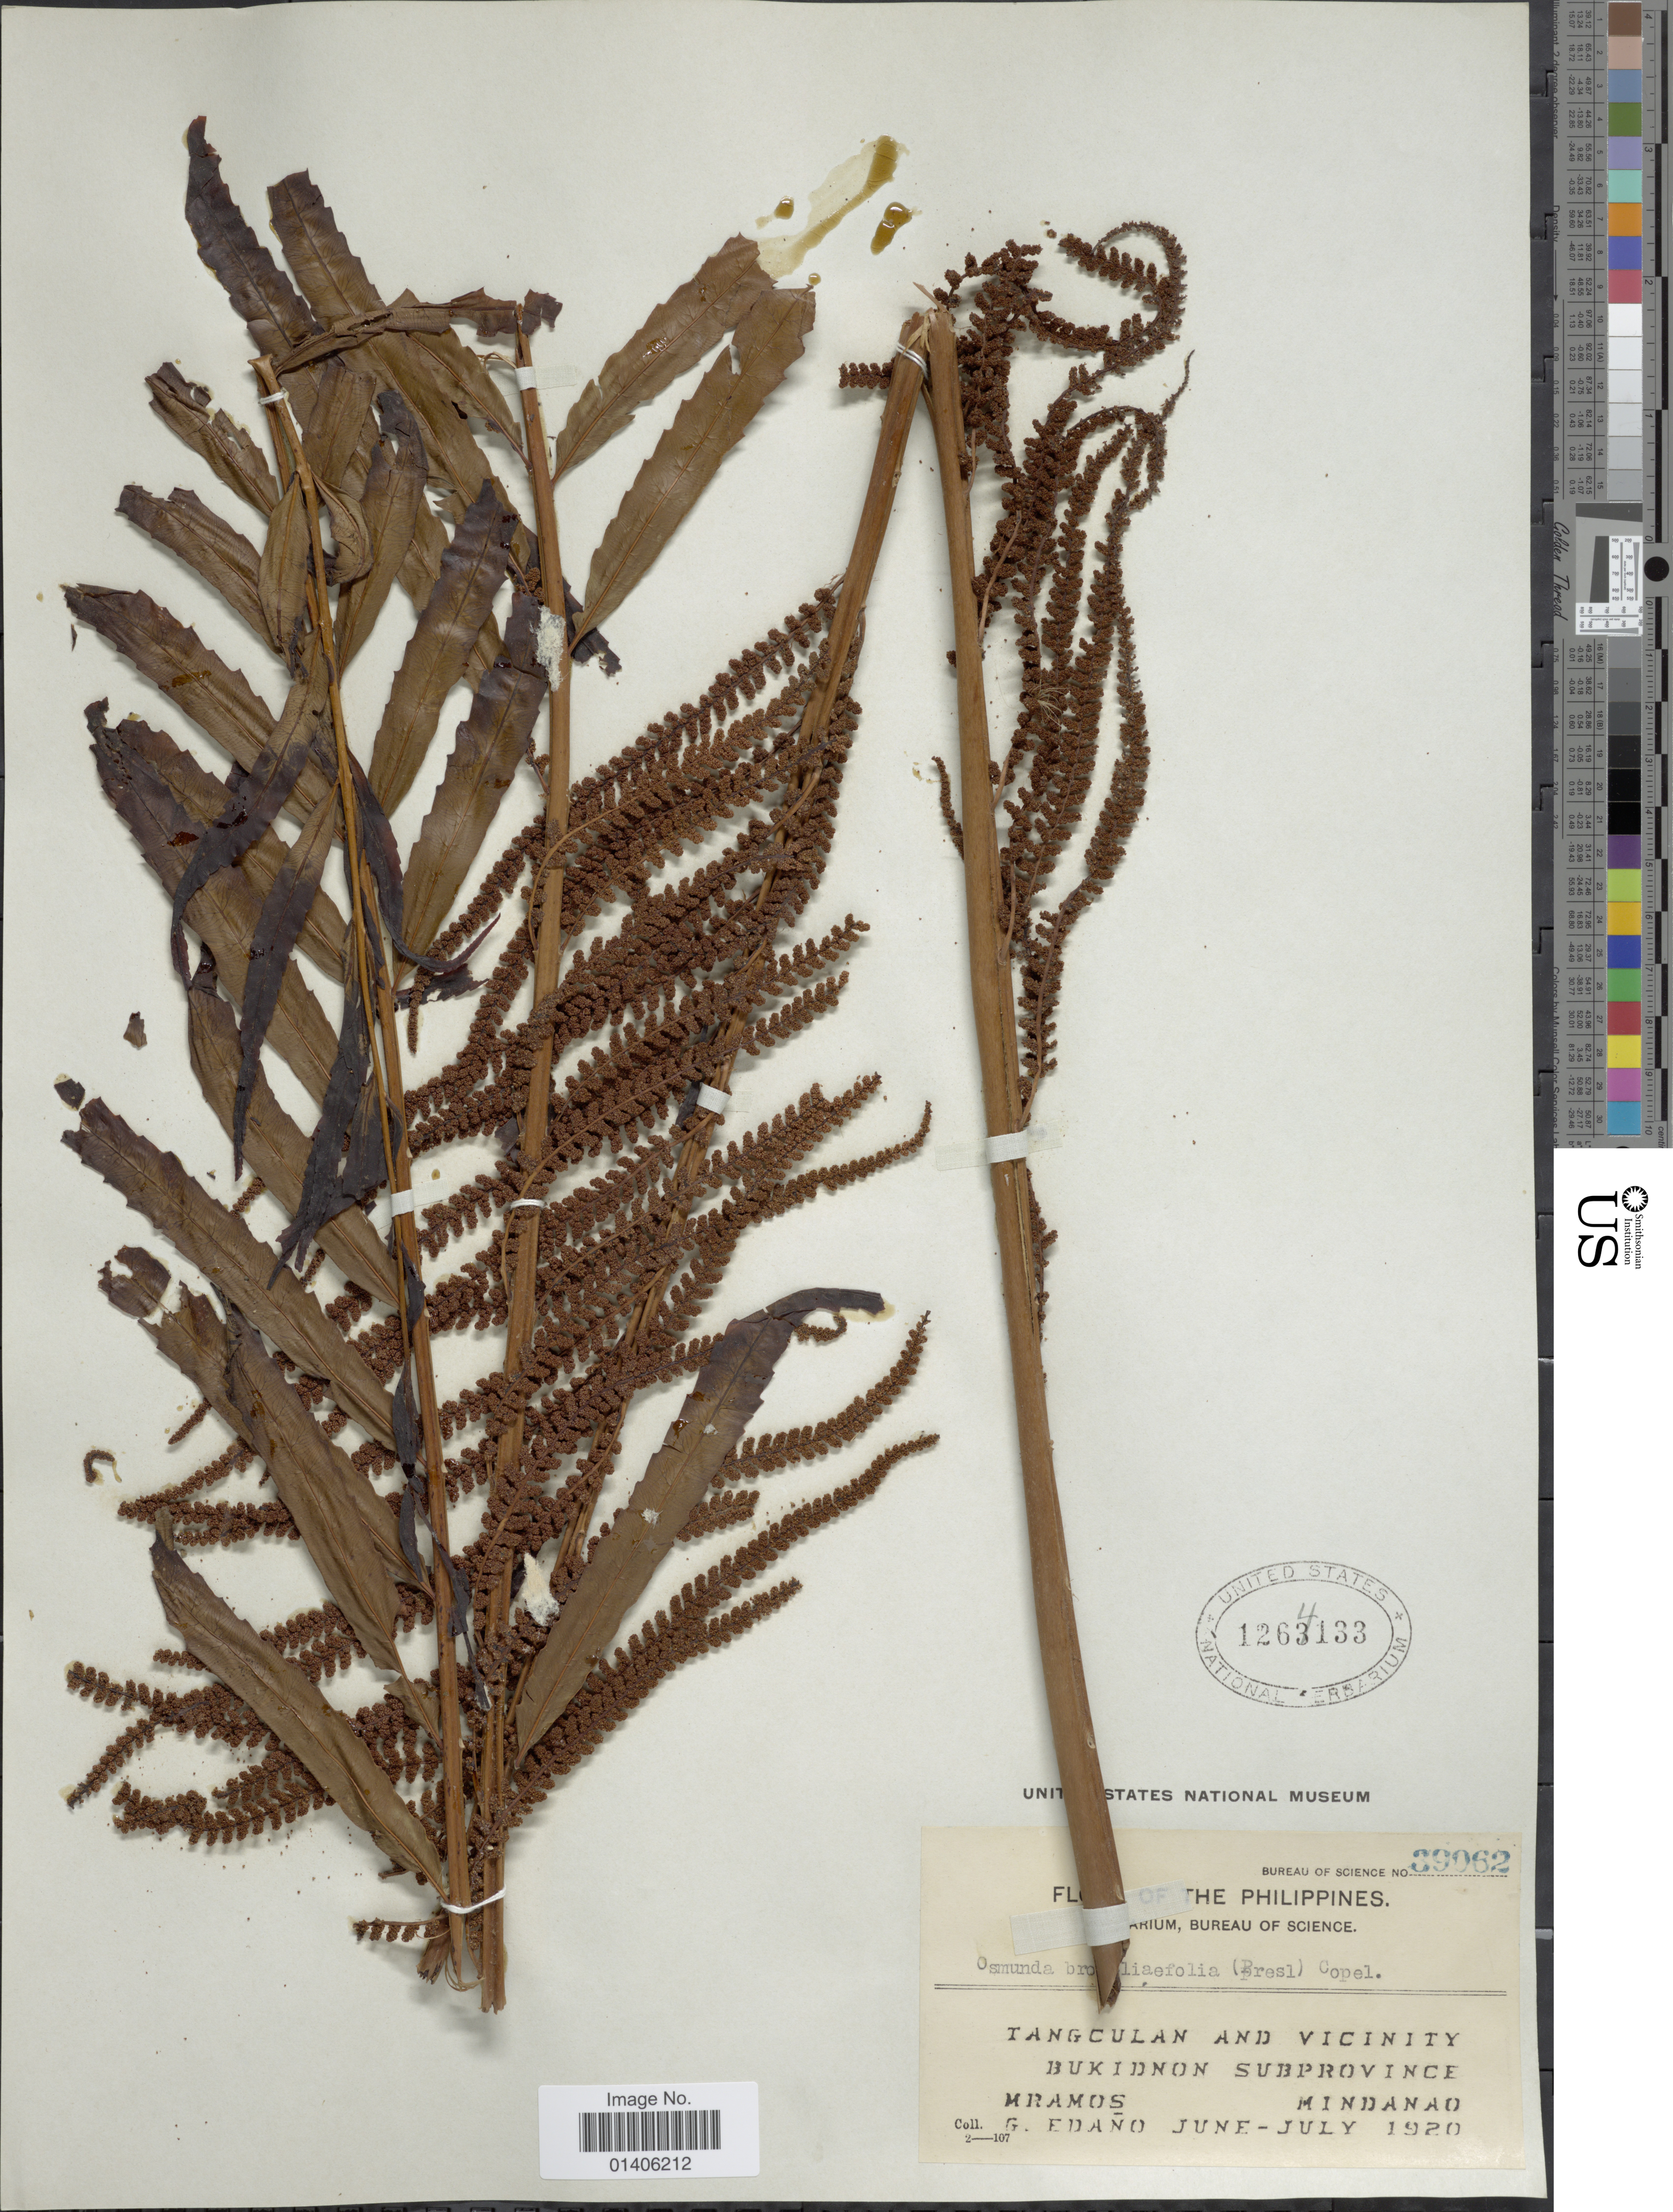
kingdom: Plantae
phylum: Tracheophyta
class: Polypodiopsida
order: Osmundales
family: Osmundaceae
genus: Osmunda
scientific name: Osmunda bromeliifolia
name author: (C. Presl) Copel.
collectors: M. Ramos & G. Edaño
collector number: Bureau of Science 39062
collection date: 1920-06/1920-07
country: Philippines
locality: Tangculan and vicinity Bukidnon subprovince Mindanao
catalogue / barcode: US 1264133